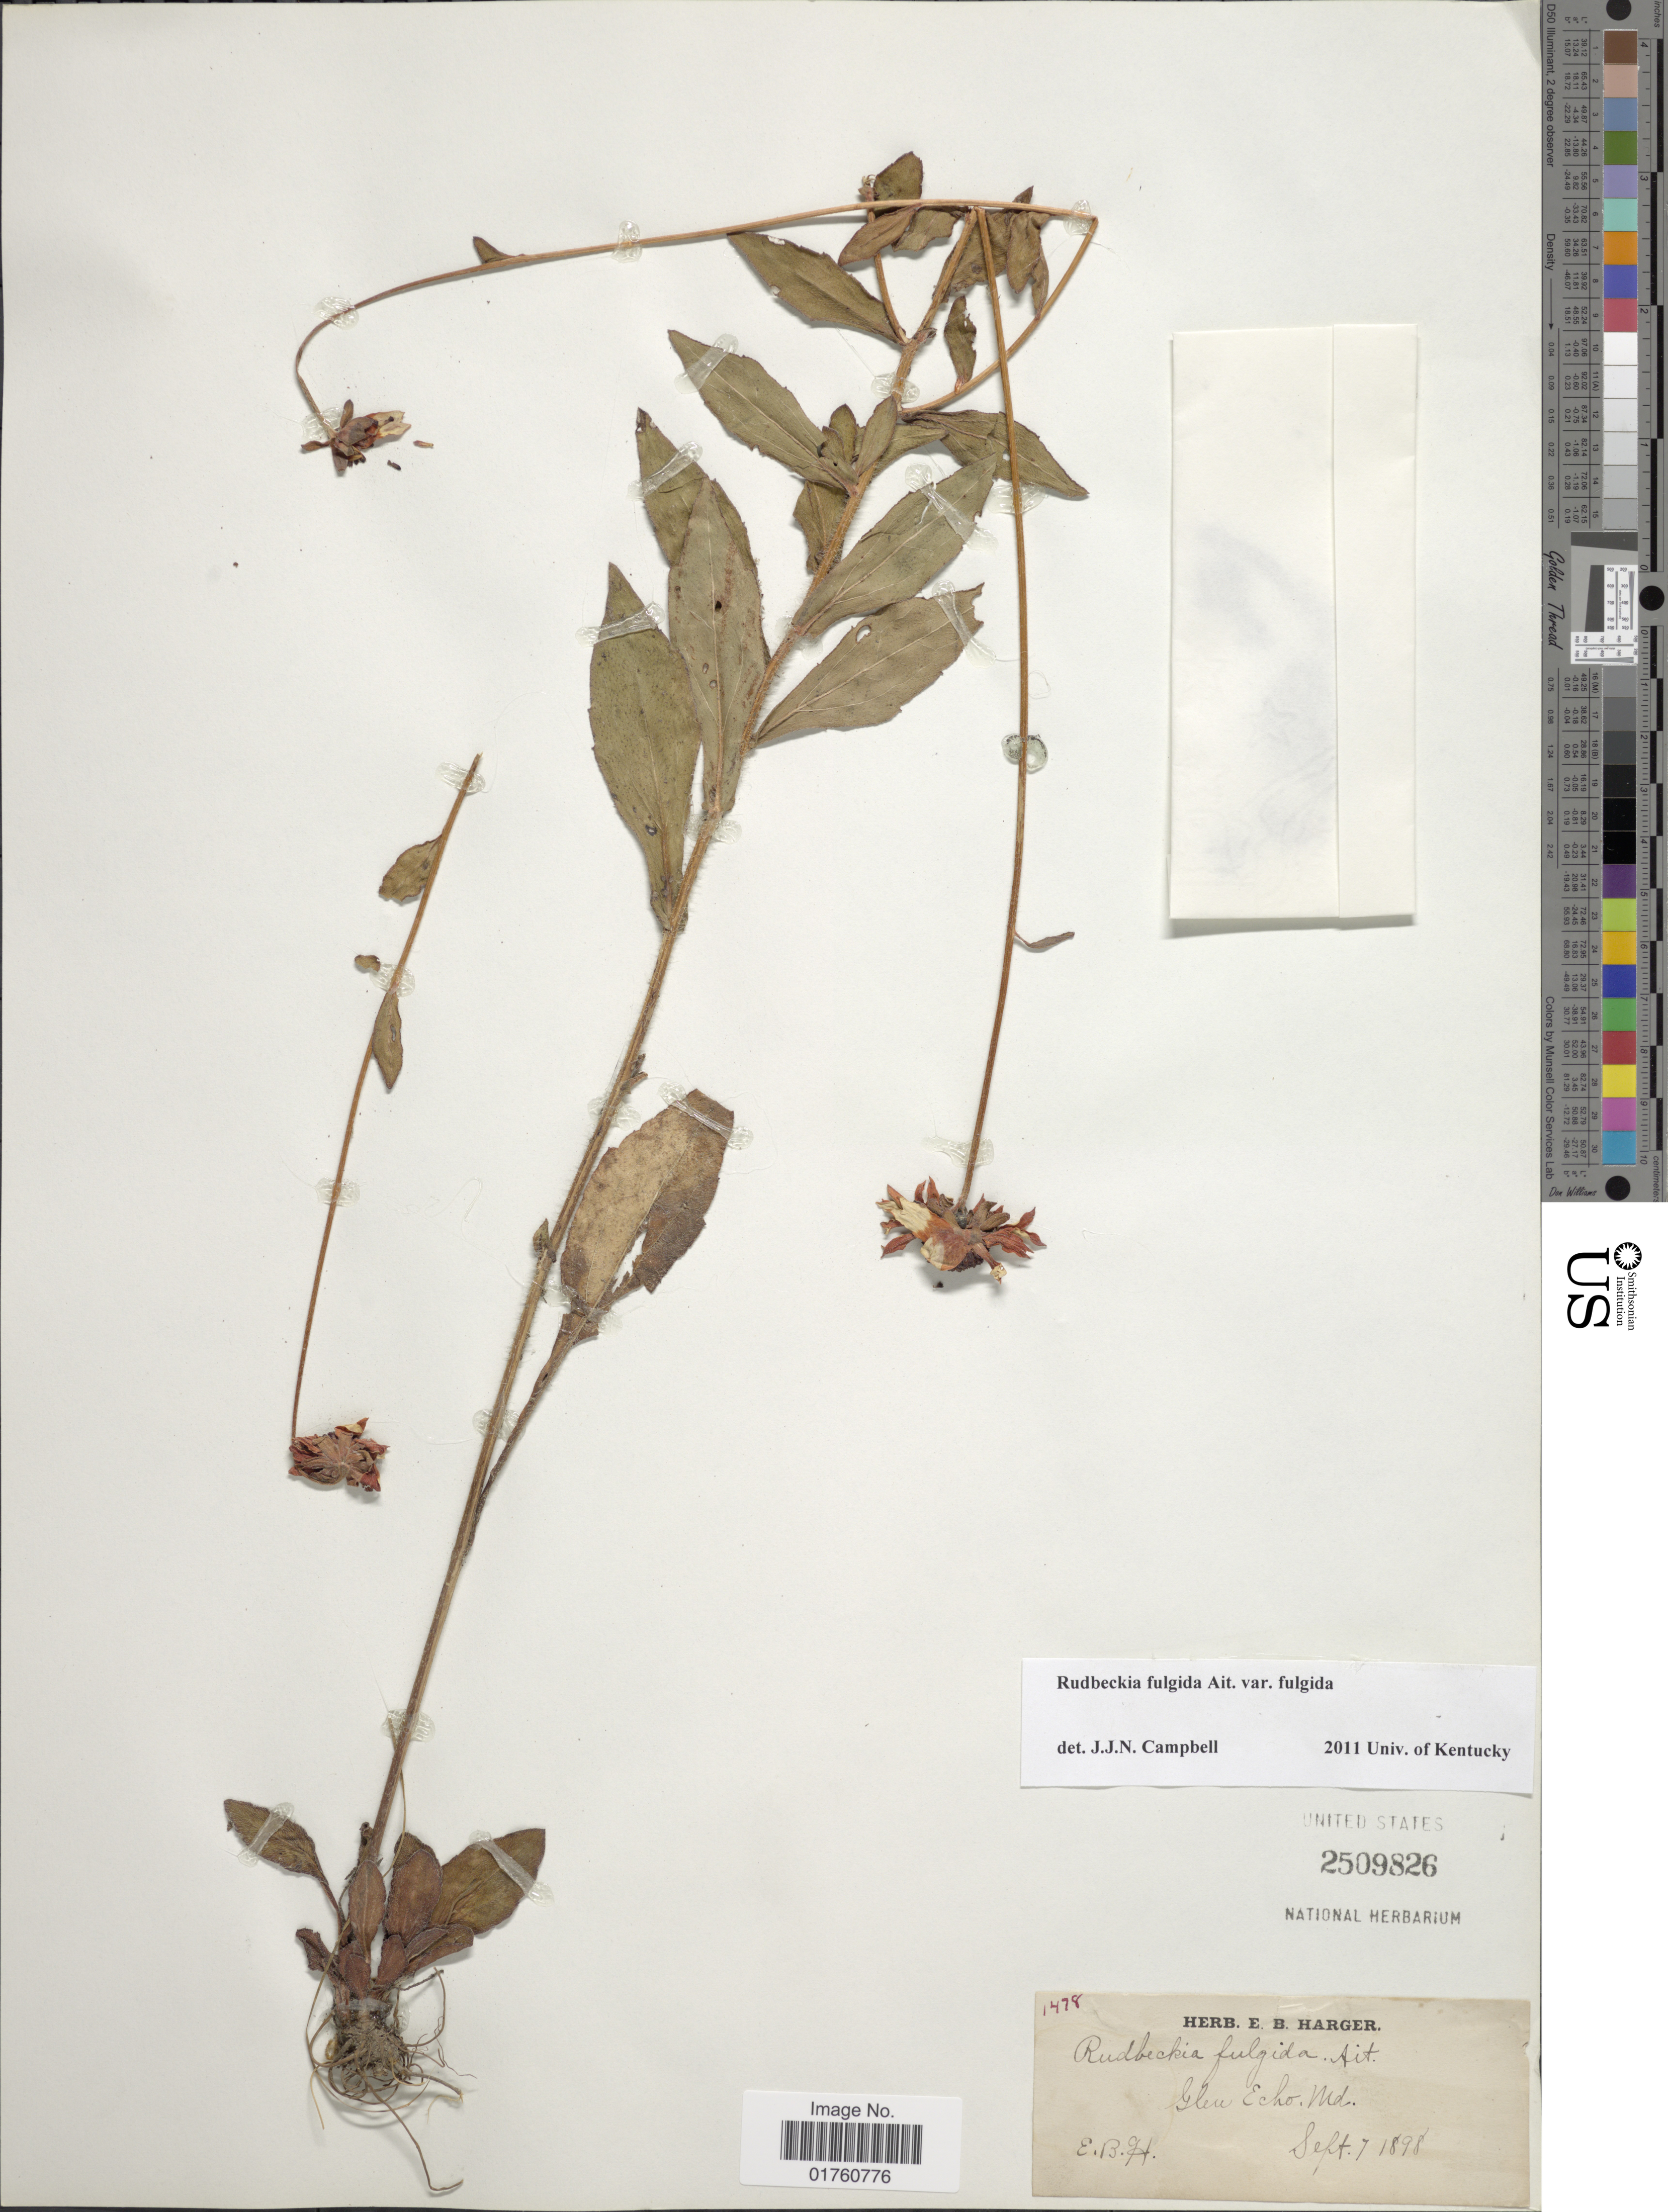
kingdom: Plantae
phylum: Tracheophyta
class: Magnoliopsida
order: Asterales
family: Asteraceae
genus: Rudbeckia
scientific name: Rudbeckia fulgida var. fulgida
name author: Aiton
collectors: E. B. Harger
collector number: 1478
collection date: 1898-09-07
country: United States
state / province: Maryland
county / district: Montgomery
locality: Glen Echo. Md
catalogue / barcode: US 2509826